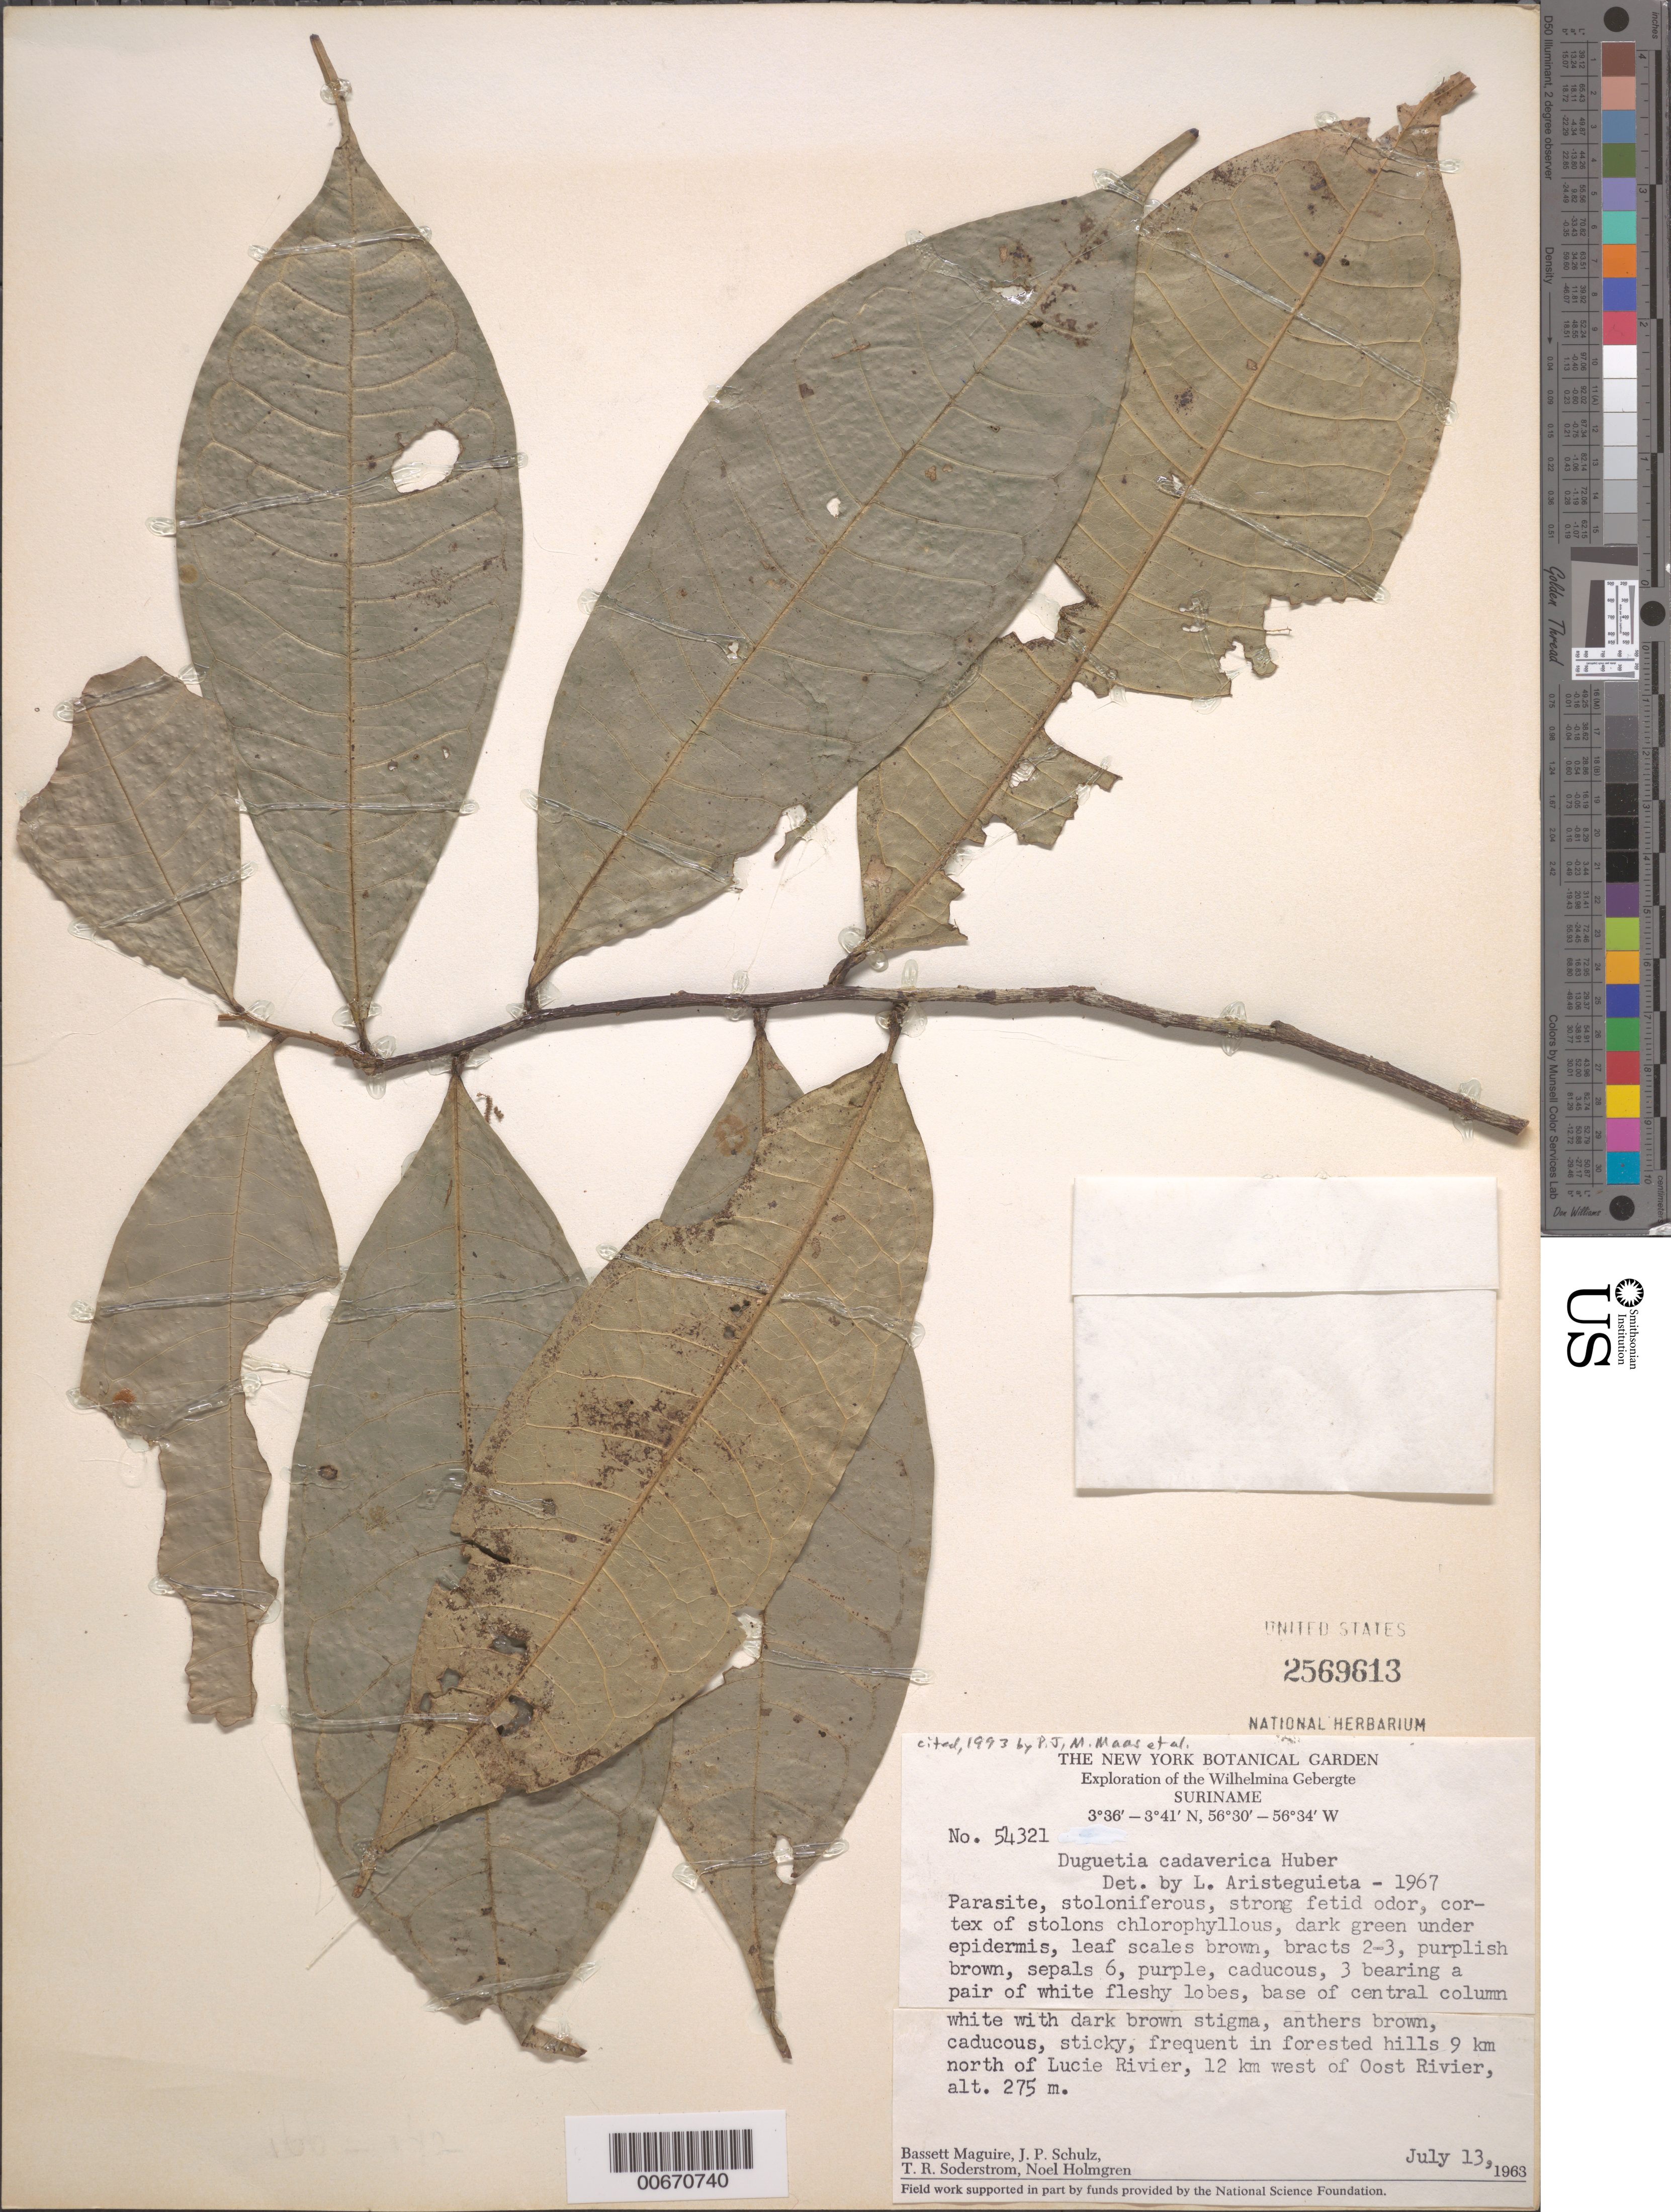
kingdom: Plantae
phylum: Tracheophyta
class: Magnoliopsida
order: Magnoliales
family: Annonaceae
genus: Duguetia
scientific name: Duguetia cadaverica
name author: Huber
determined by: Maas, Paul J. M.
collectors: B. Maguire, J. P. Schulz, T. R. Soderstrom & N. H. Holmgren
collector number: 54321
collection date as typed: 13-Jul-63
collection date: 1963-07-13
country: Suriname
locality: Lucie R., 9 km N of and 12 km W of Oost R., Wilhelmina Gebergte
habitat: Forested hills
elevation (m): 275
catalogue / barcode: US 2569613